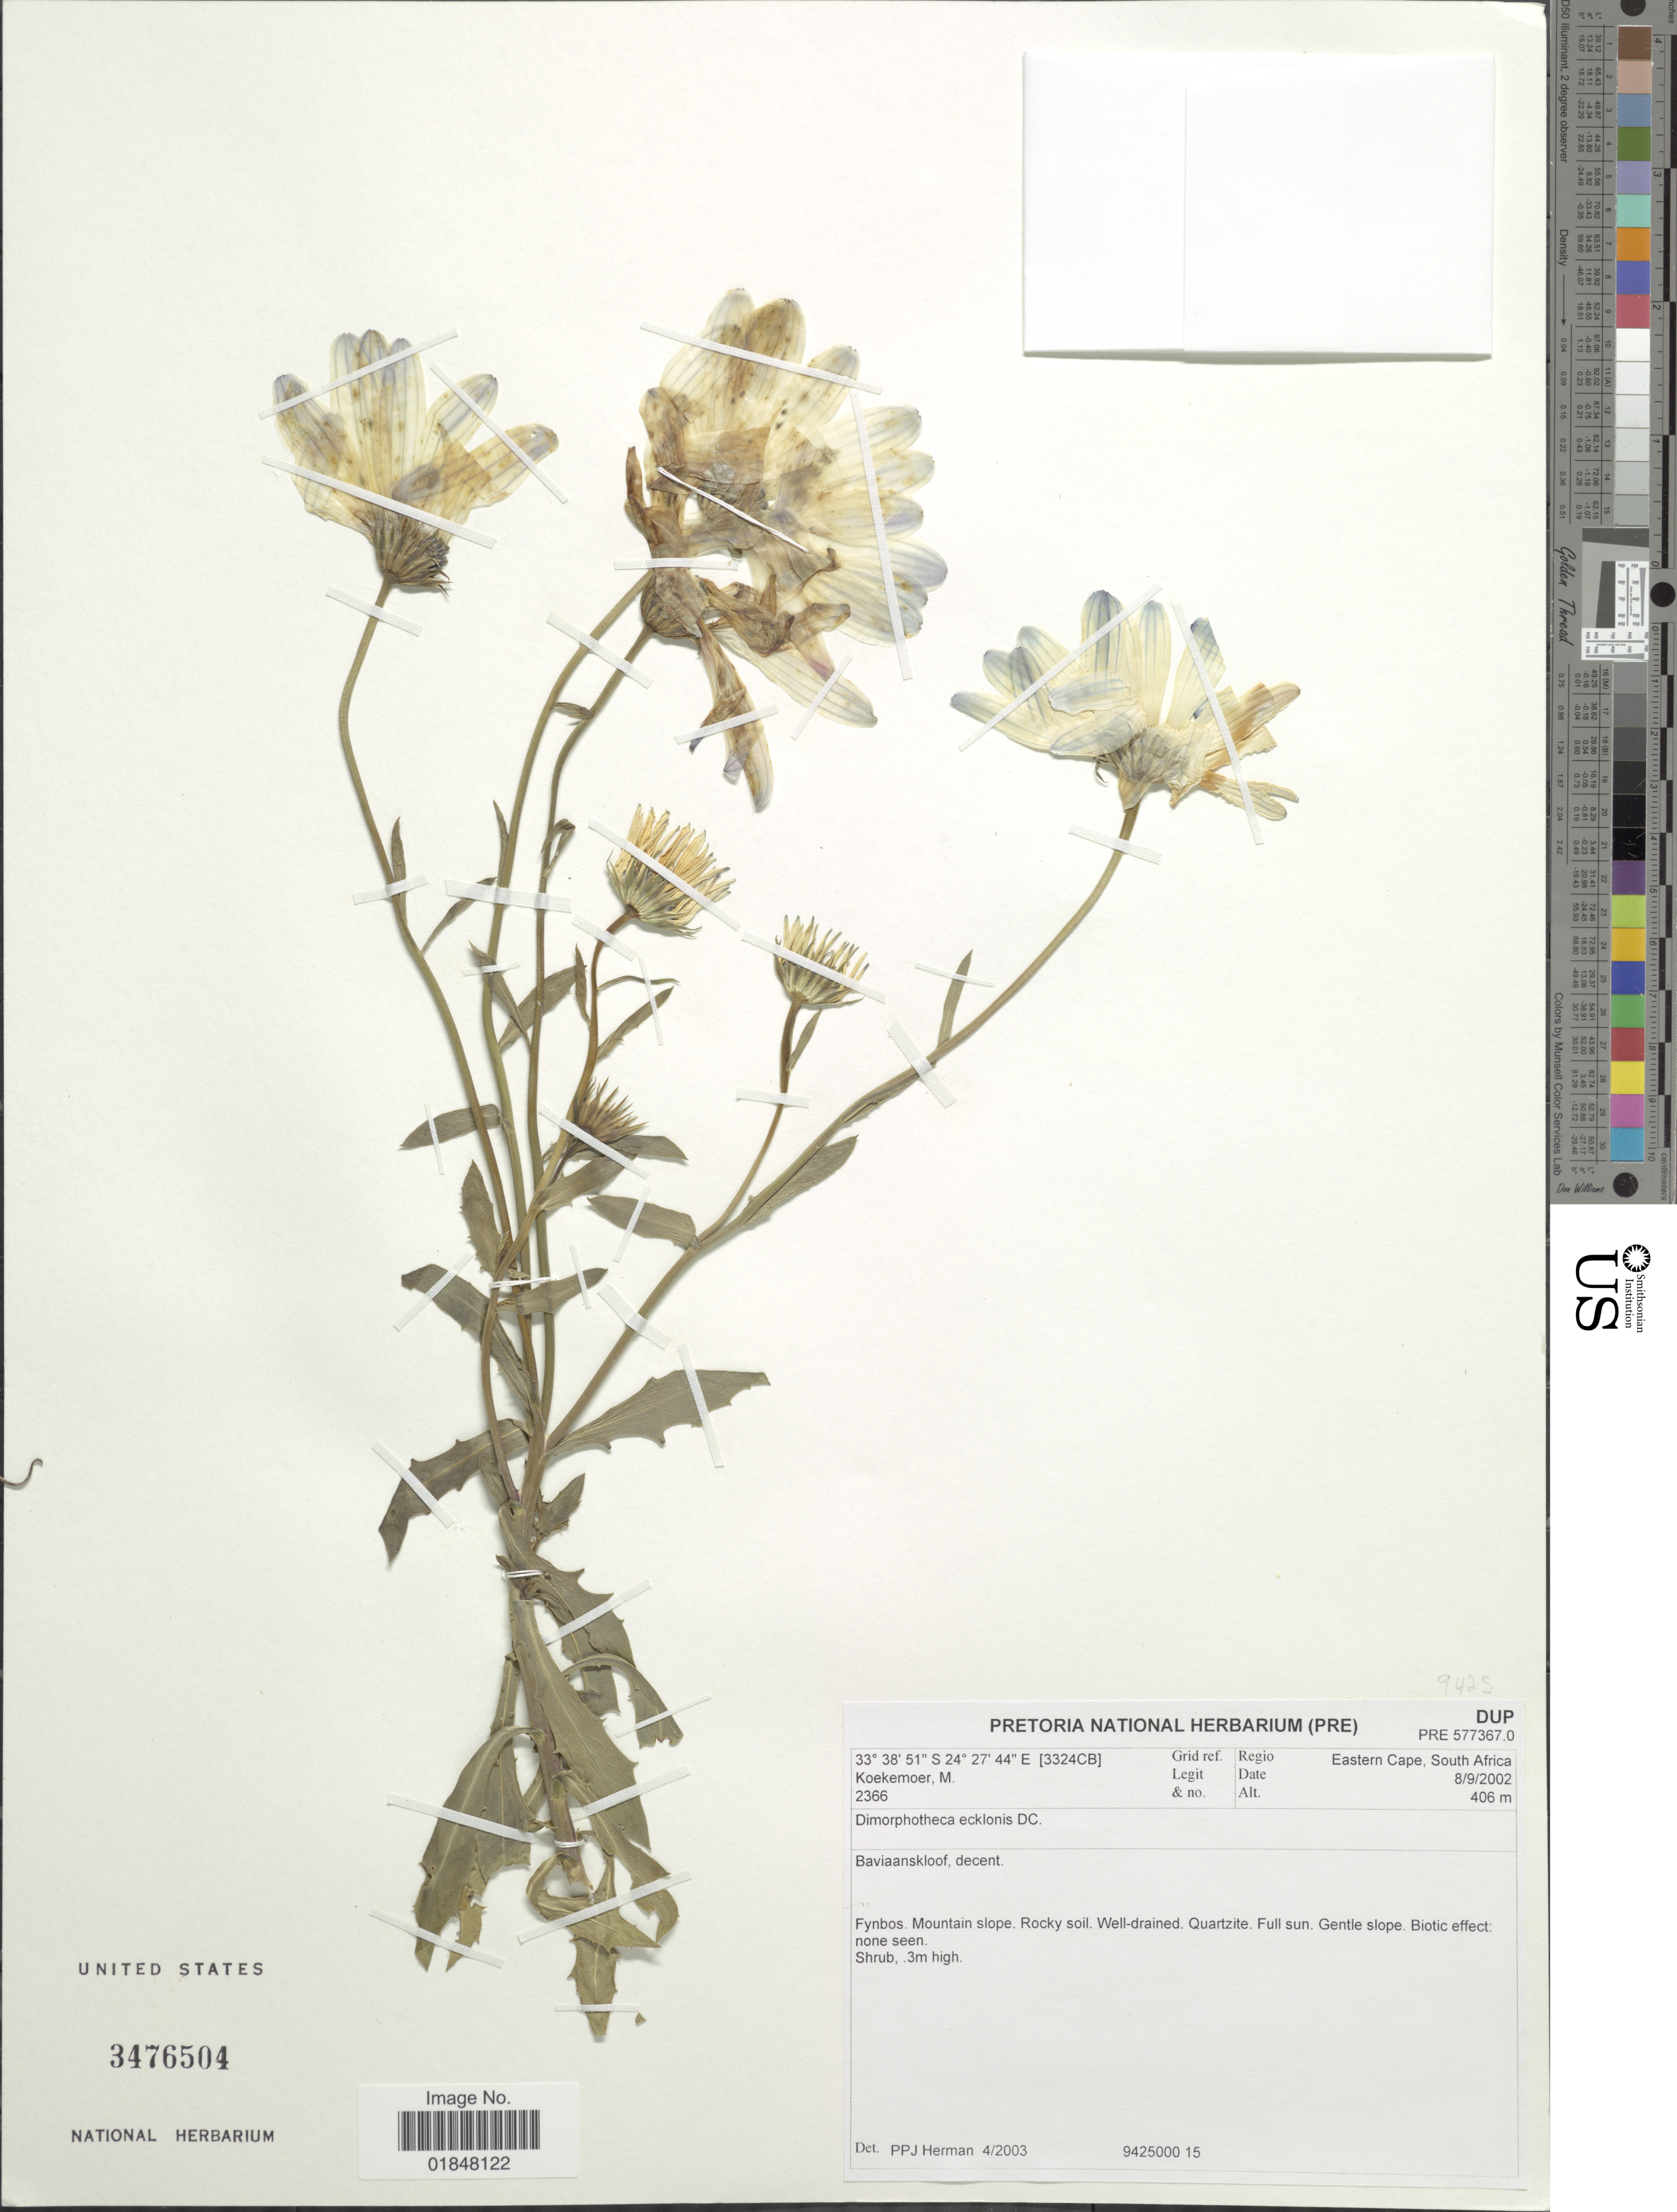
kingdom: Plantae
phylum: Tracheophyta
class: Magnoliopsida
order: Asterales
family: Asteraceae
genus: Osteospermum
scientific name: Osteospermum ecklonis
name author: (DC.) Norl.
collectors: M. Koekemoer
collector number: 2366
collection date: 2002-09-08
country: South Africa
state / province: Eastern Cape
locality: Baviaanskloof (3324CB)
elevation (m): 406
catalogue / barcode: US 3476504